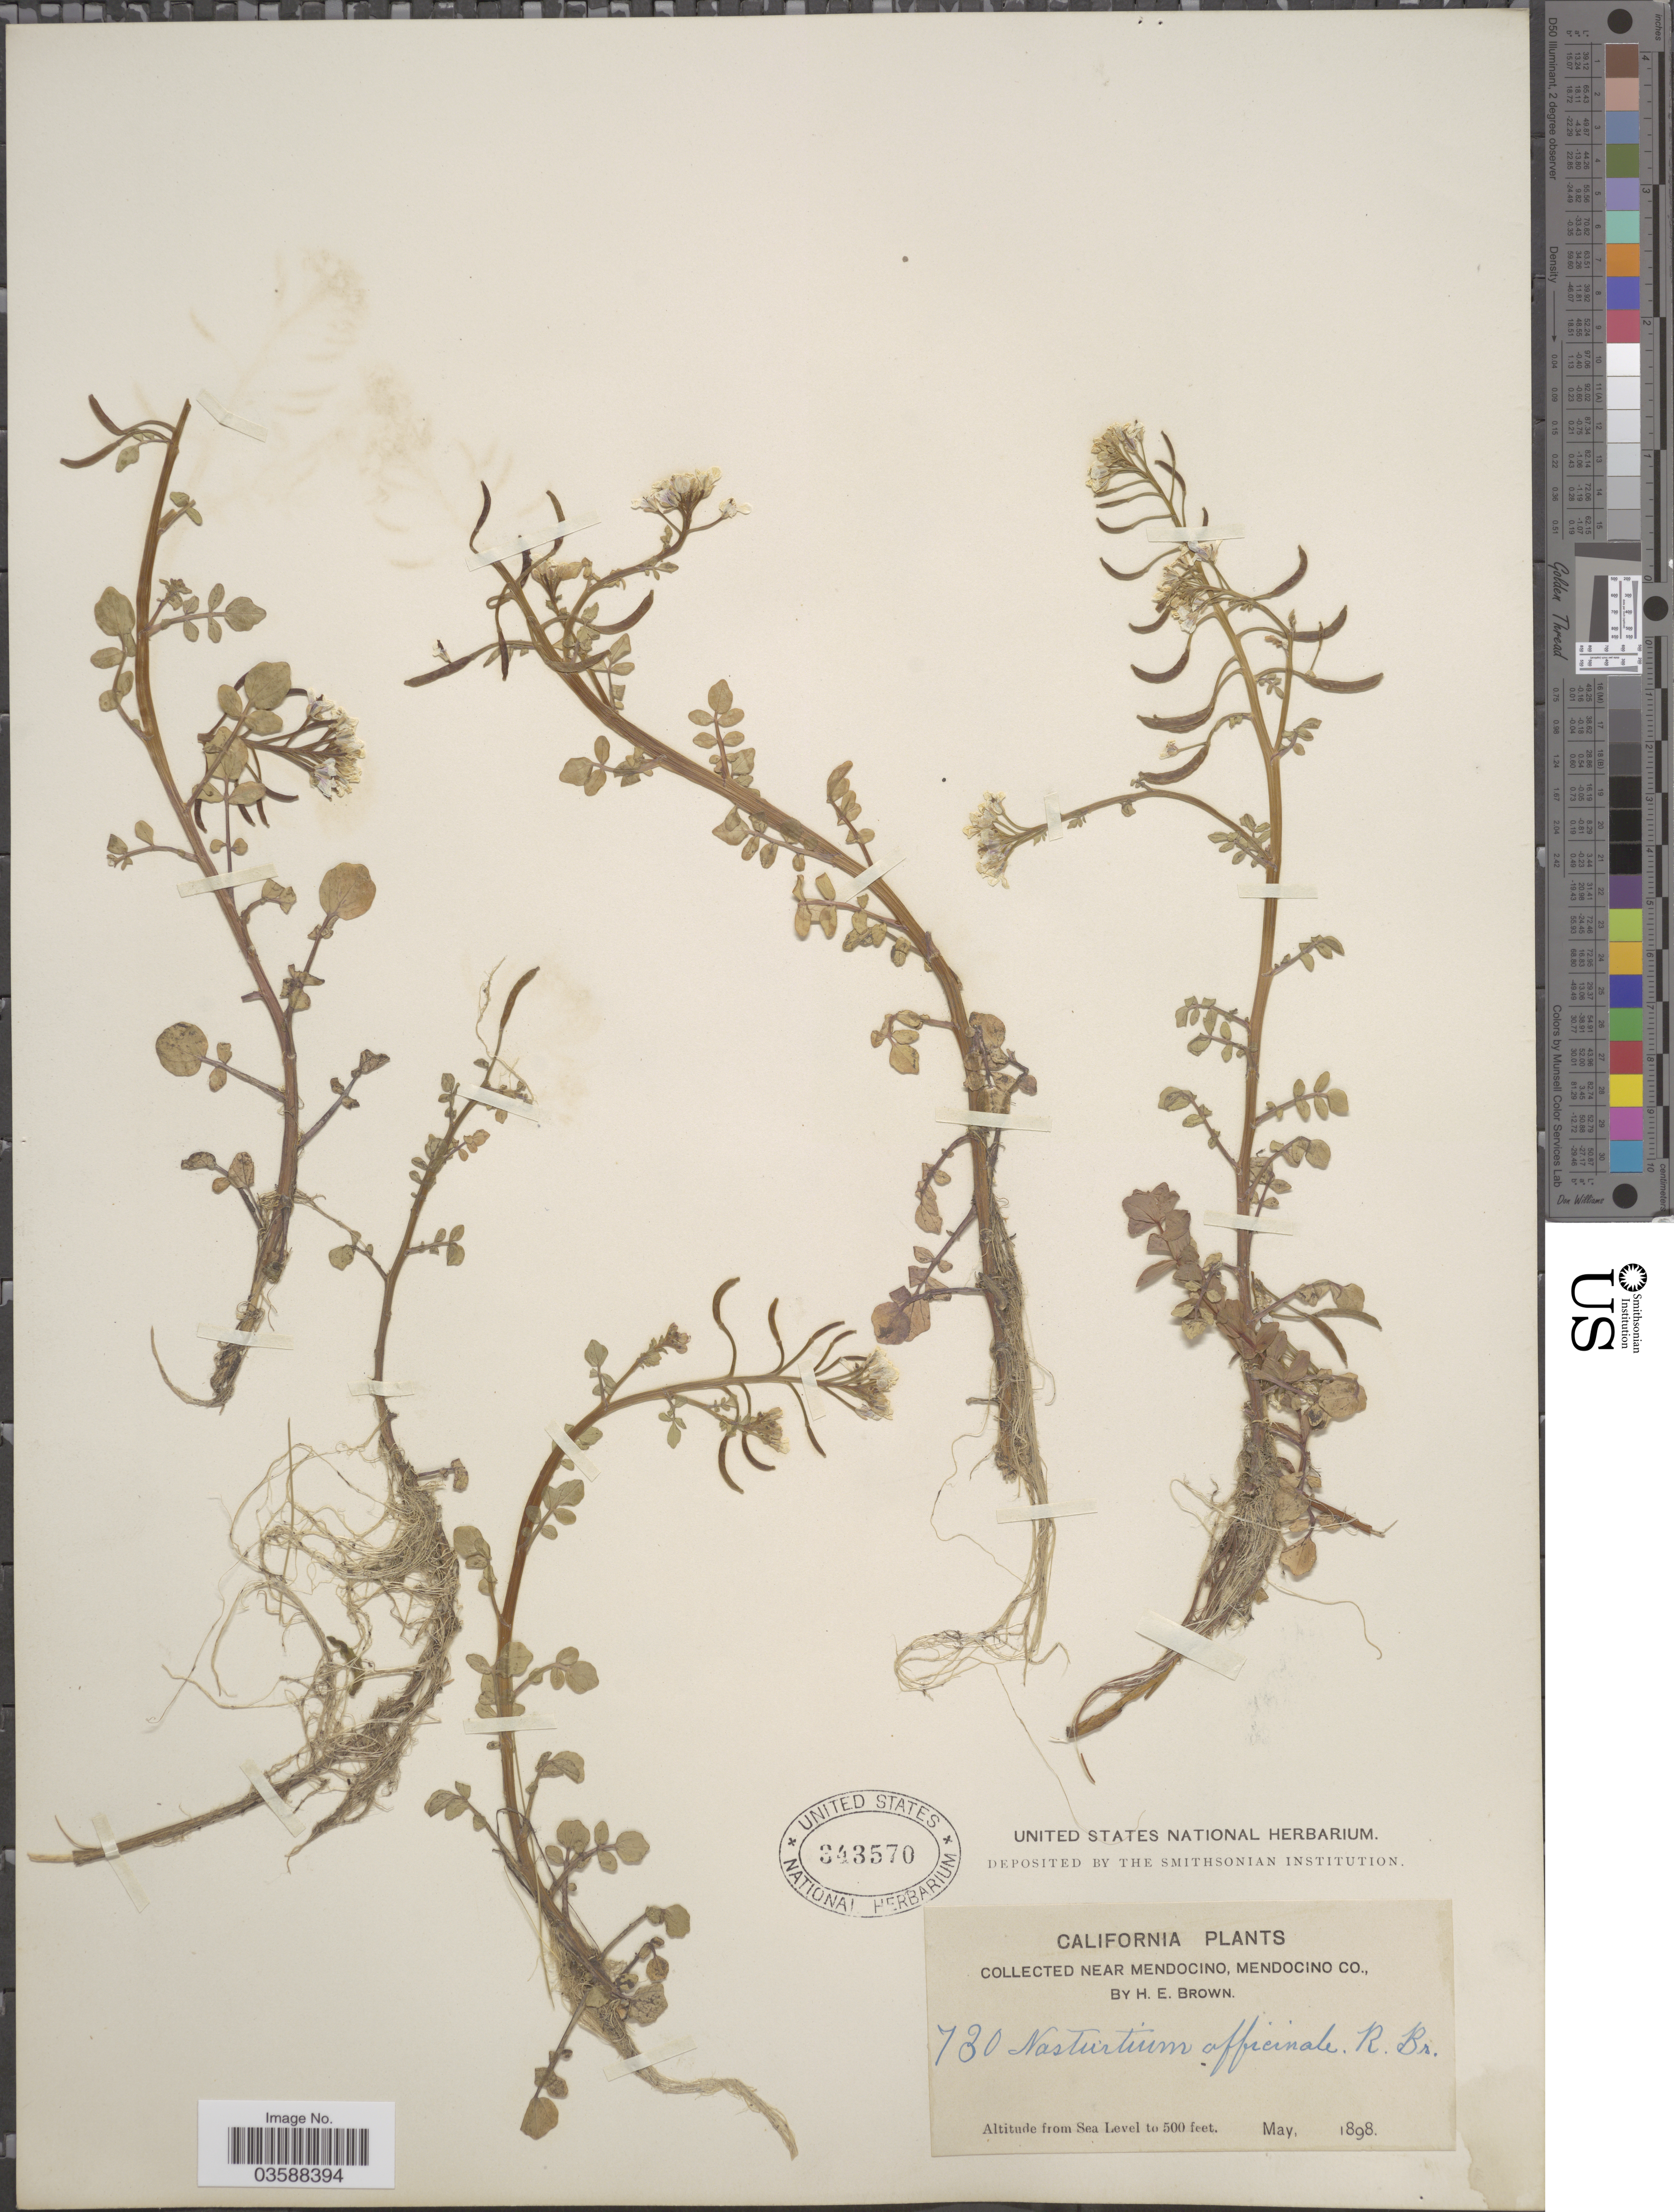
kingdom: Plantae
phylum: Tracheophyta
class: Magnoliopsida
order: Brassicales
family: Brassicaceae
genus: Nasturtium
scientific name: Nasturtium officinale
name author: R. Br.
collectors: H. E. Brown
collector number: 730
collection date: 1898-05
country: United States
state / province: California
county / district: Mendocino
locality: Near Mendocino, Mendocino Co.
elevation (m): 0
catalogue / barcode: US 343570